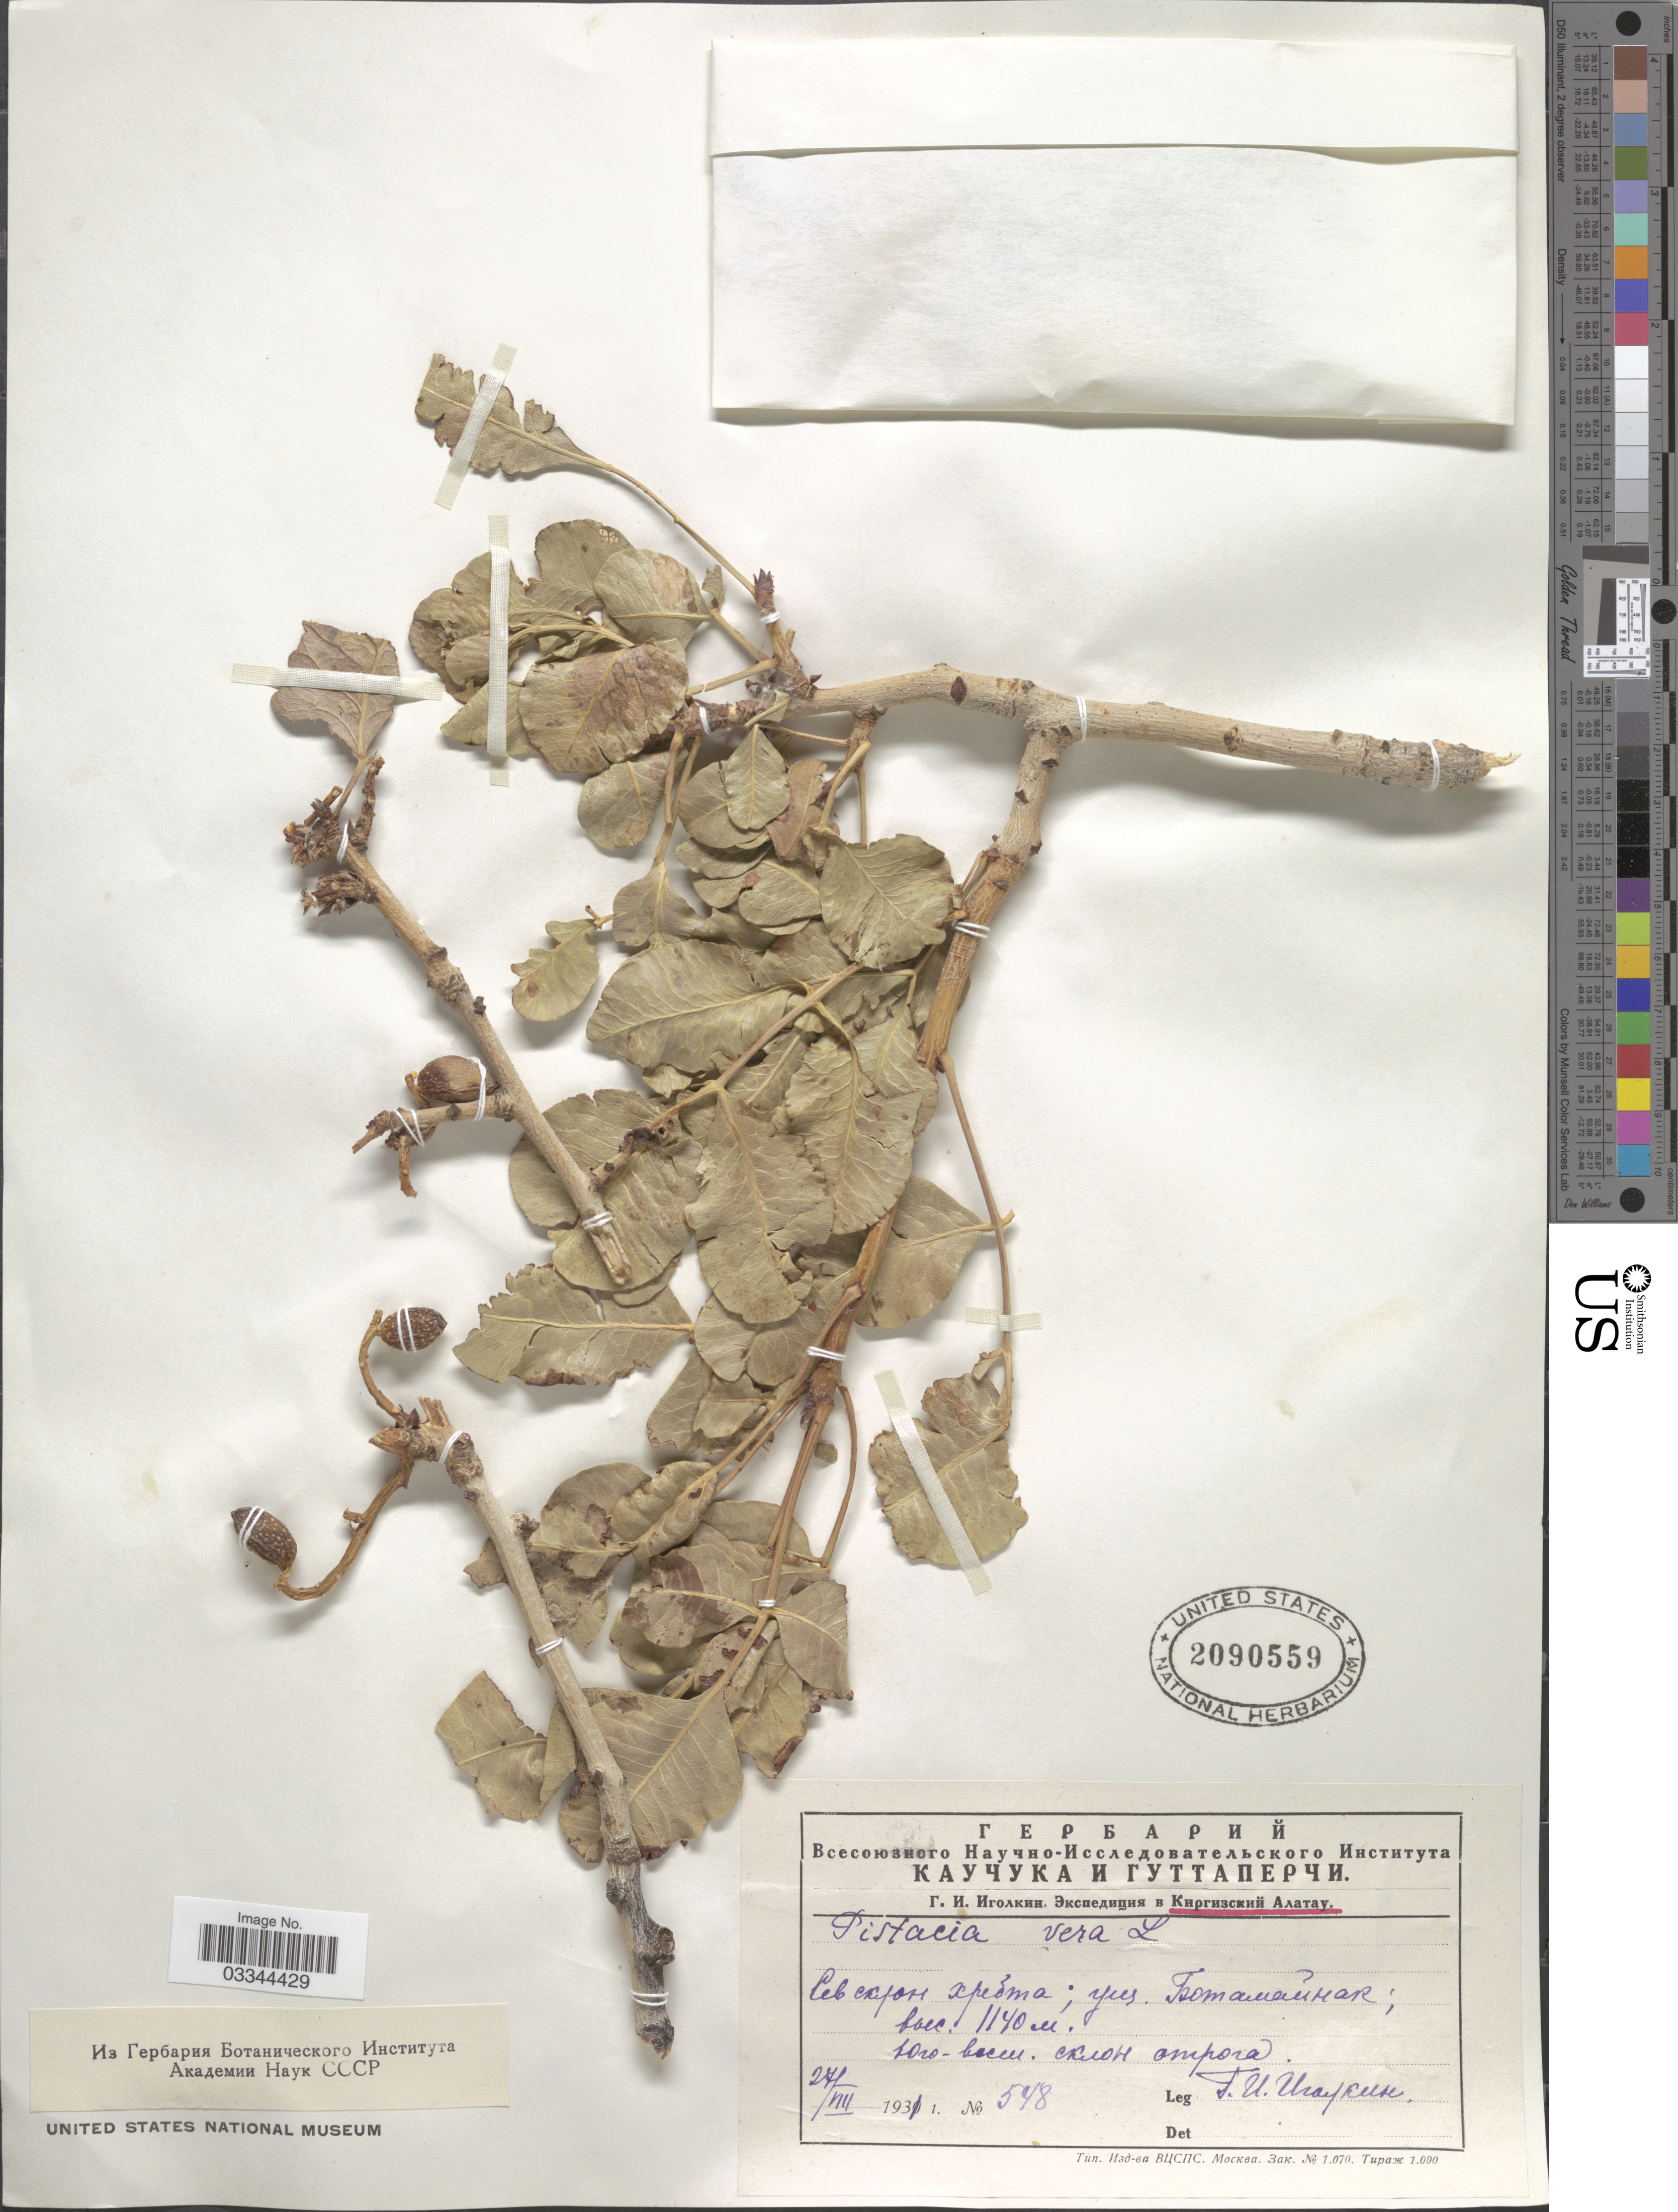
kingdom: Plantae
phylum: Tracheophyta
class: Magnoliopsida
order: Sapindales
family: Anacardiaceae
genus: Pistacia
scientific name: Pistacia vera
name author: L.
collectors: G. Igolkin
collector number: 548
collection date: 1931-08-27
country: Kyrgyzstan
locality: Kirghiz Alatau, Botamainak.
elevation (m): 1140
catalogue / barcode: US 2090559